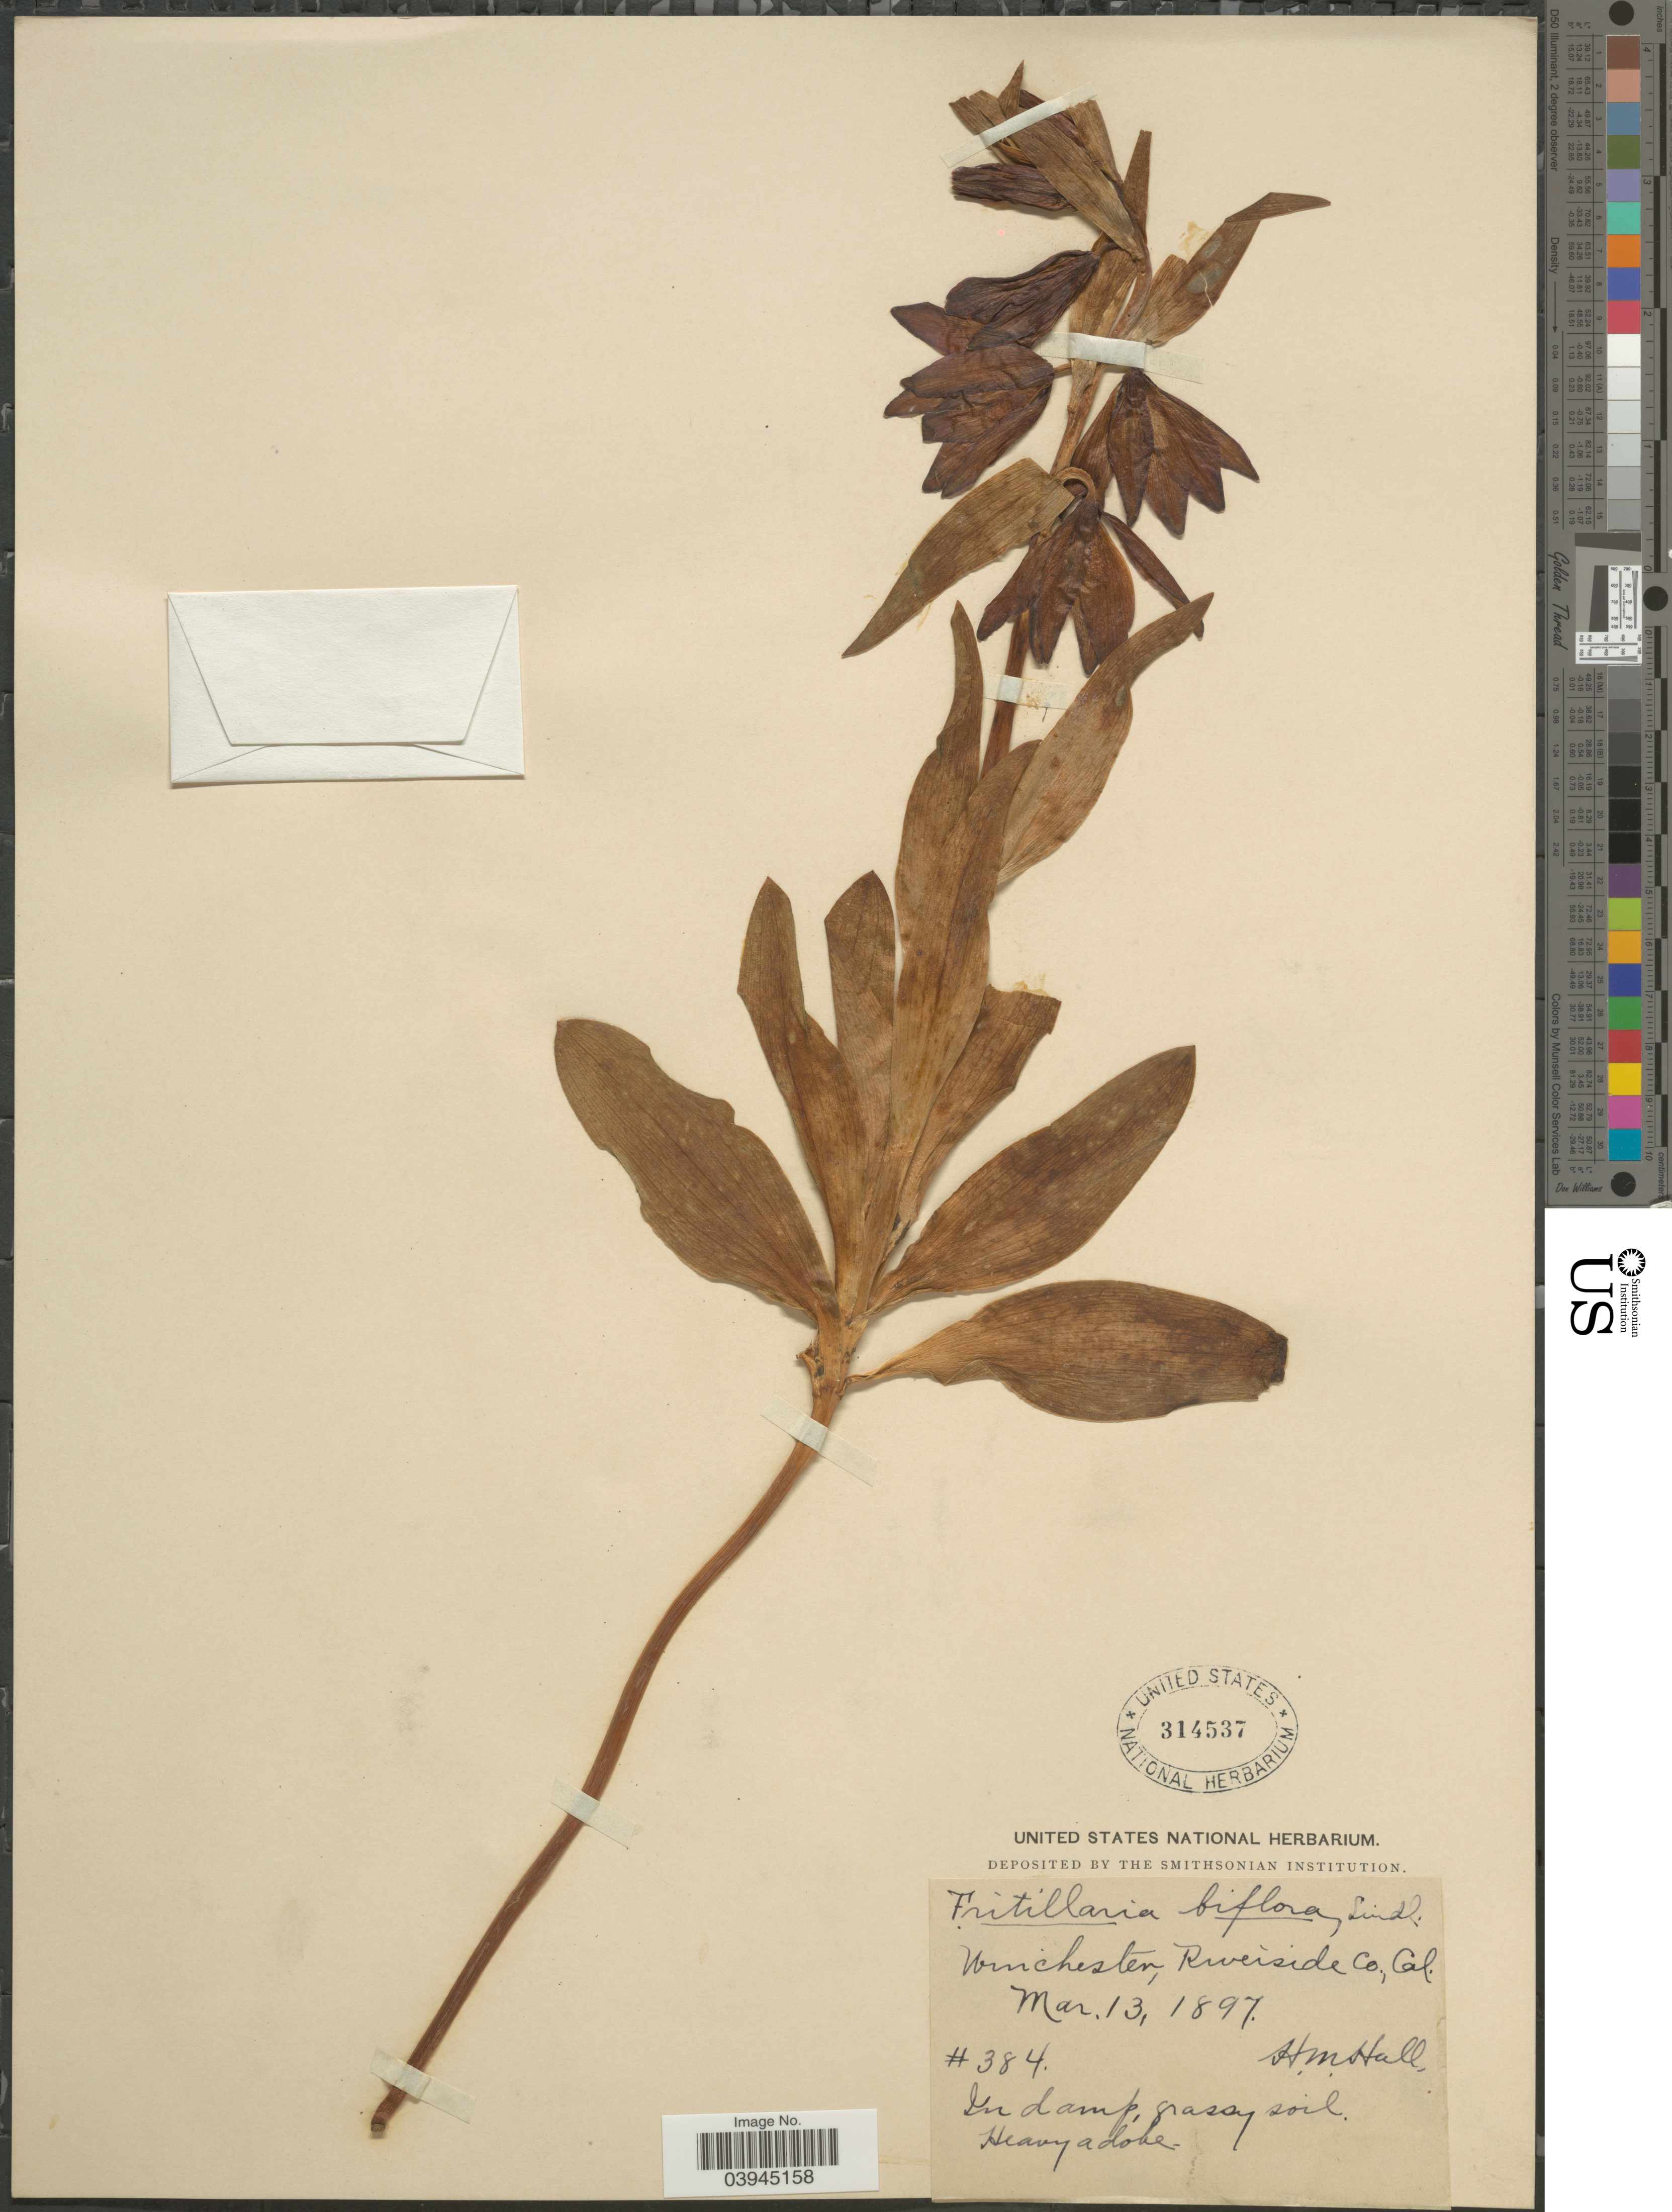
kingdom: Plantae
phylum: Tracheophyta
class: Liliopsida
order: Liliales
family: Liliaceae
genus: Fritillaria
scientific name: Fritillaria biflora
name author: Lindl.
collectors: H. M. Hall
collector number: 384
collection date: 1897-03-13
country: United States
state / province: California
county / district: Riverside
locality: Winchester, Riverside Co.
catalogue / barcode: US 314537